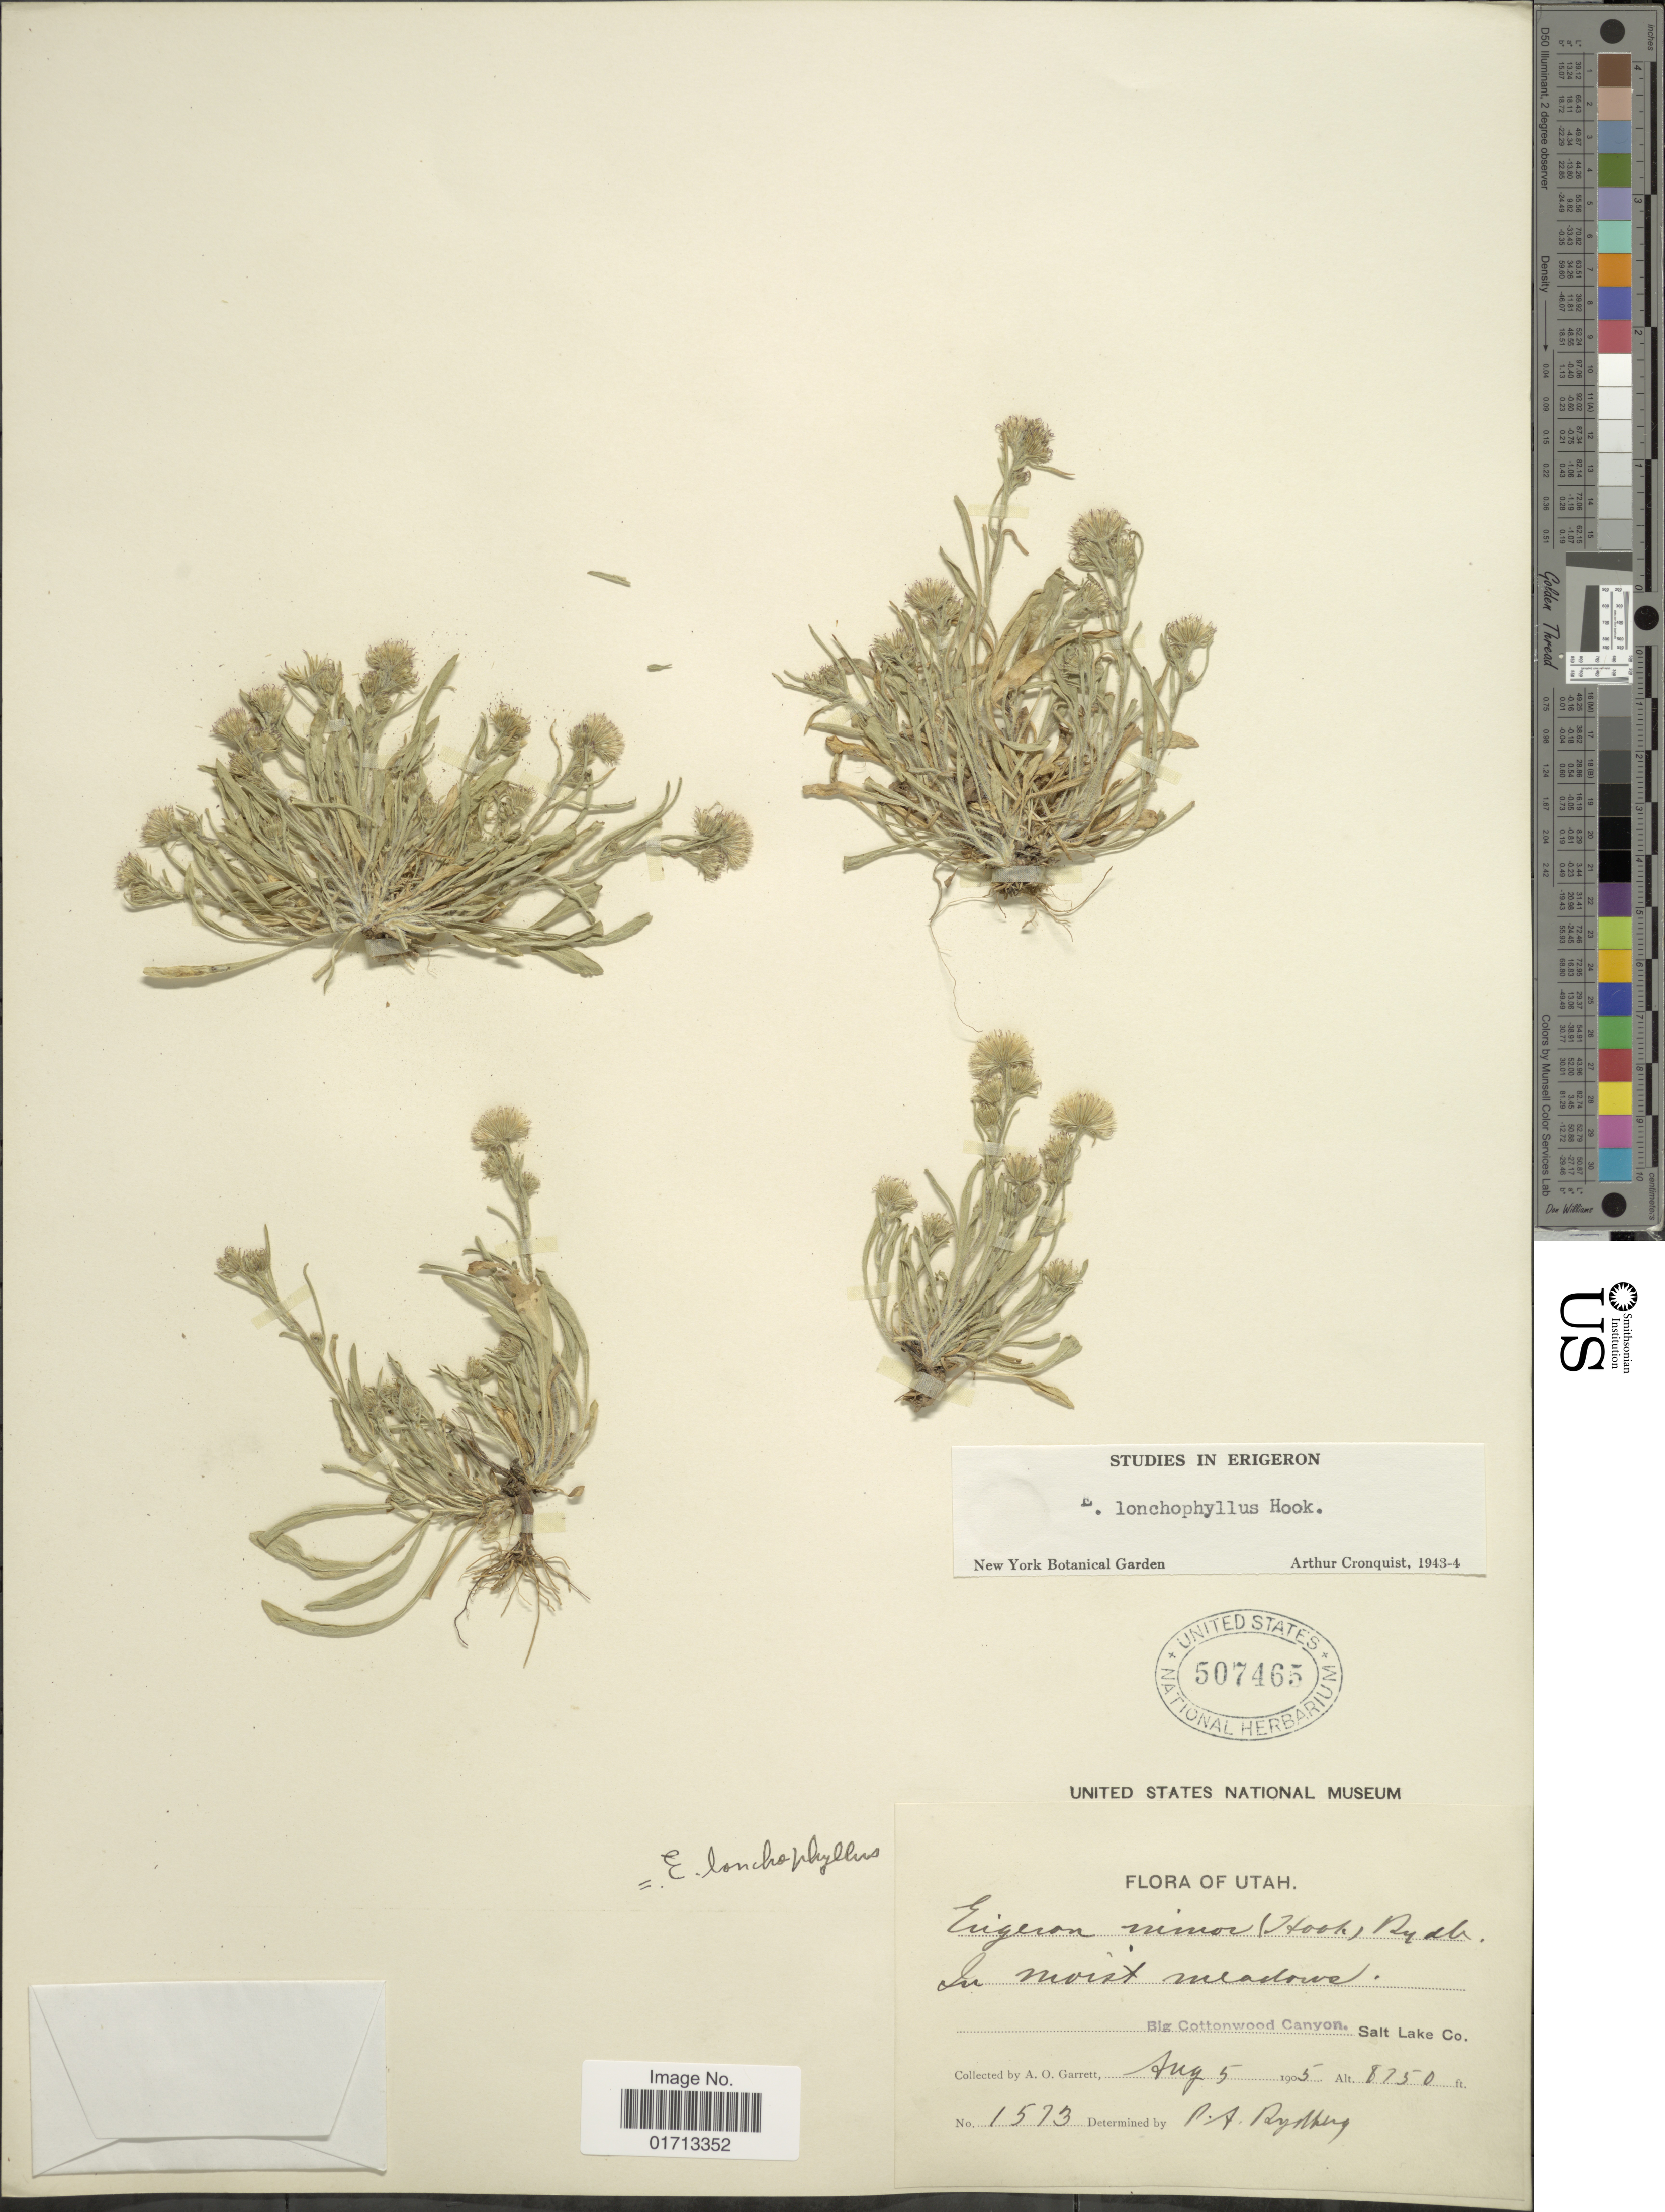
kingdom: Plantae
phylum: Tracheophyta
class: Magnoliopsida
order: Asterales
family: Asteraceae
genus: Erigeron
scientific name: Erigeron lonchophyllus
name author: Hook.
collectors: A. O. Garrett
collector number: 1573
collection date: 1905-08-05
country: United States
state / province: Utah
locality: Big Cottonwood Canyon. Salt Lake Co.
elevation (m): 2667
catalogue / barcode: US 507465